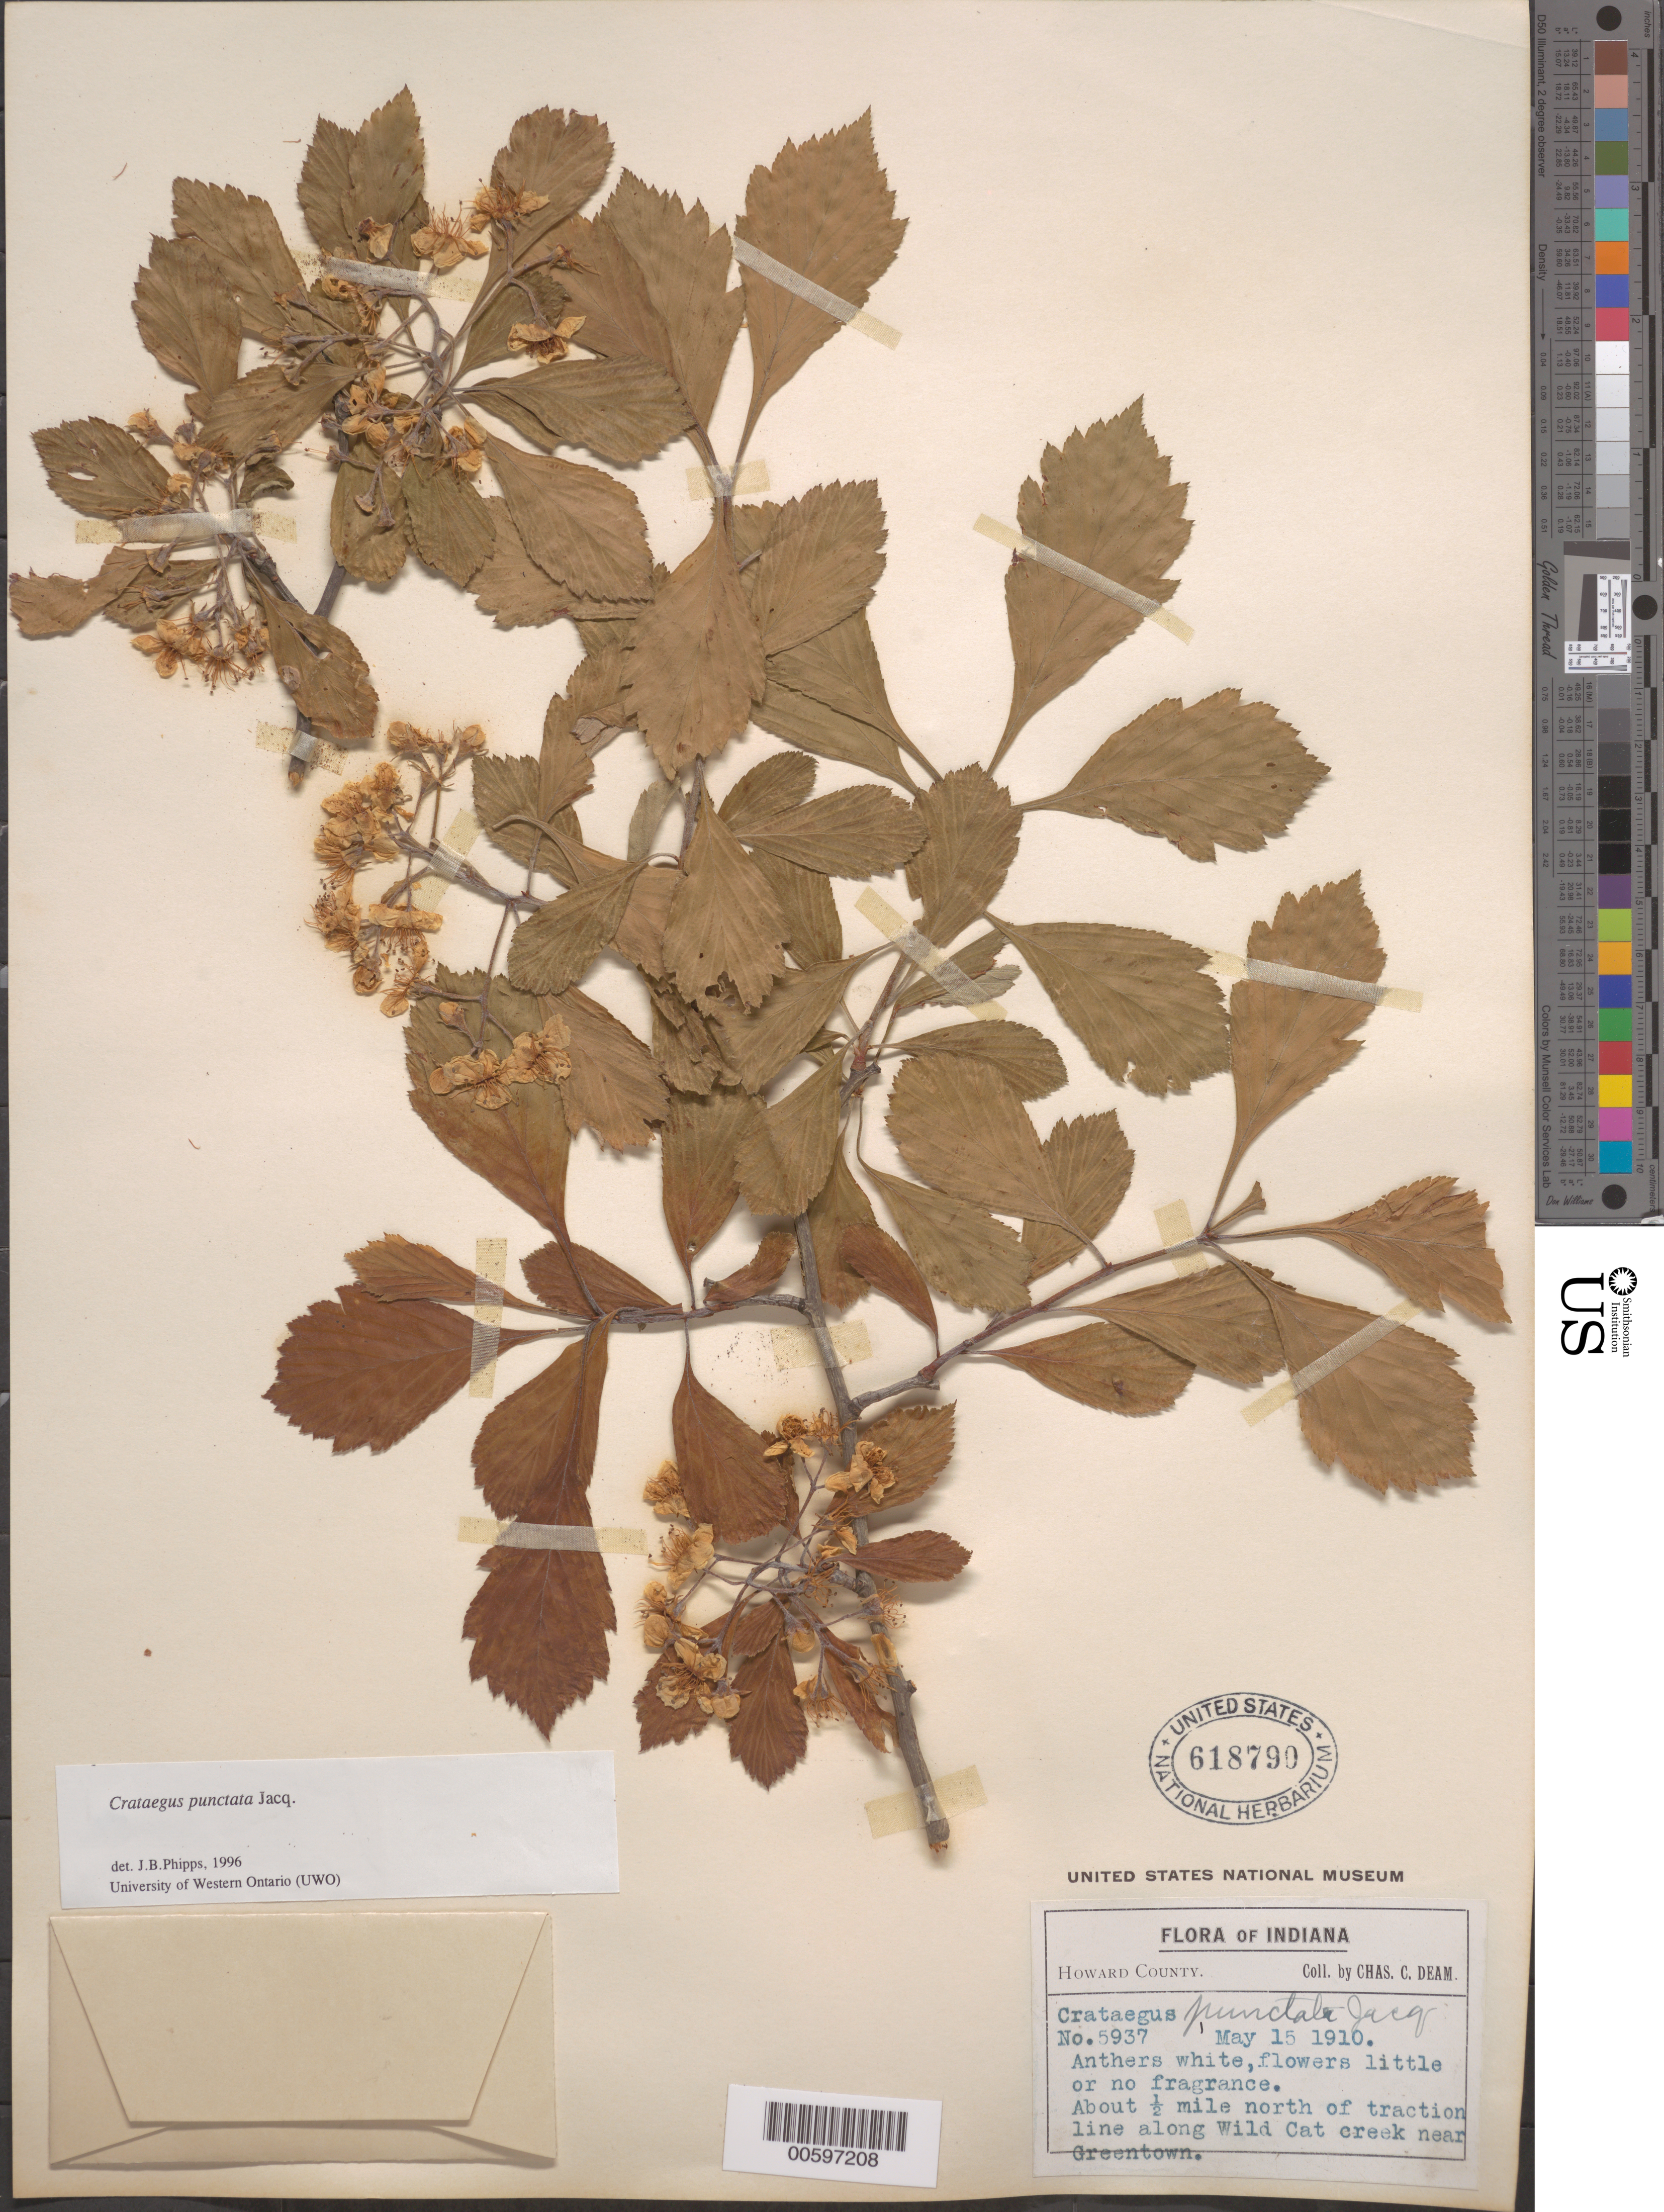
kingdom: Plantae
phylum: Tracheophyta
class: Magnoliopsida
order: Rosales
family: Rosaceae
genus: Crataegus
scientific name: Crataegus punctata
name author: Jacq.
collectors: C. C. Deam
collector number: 5937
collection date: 1910-05-15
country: United States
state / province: Indiana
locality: Howard County. About ½ mile north of traction line along Wild Cat creek near Greentown.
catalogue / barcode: US 618790